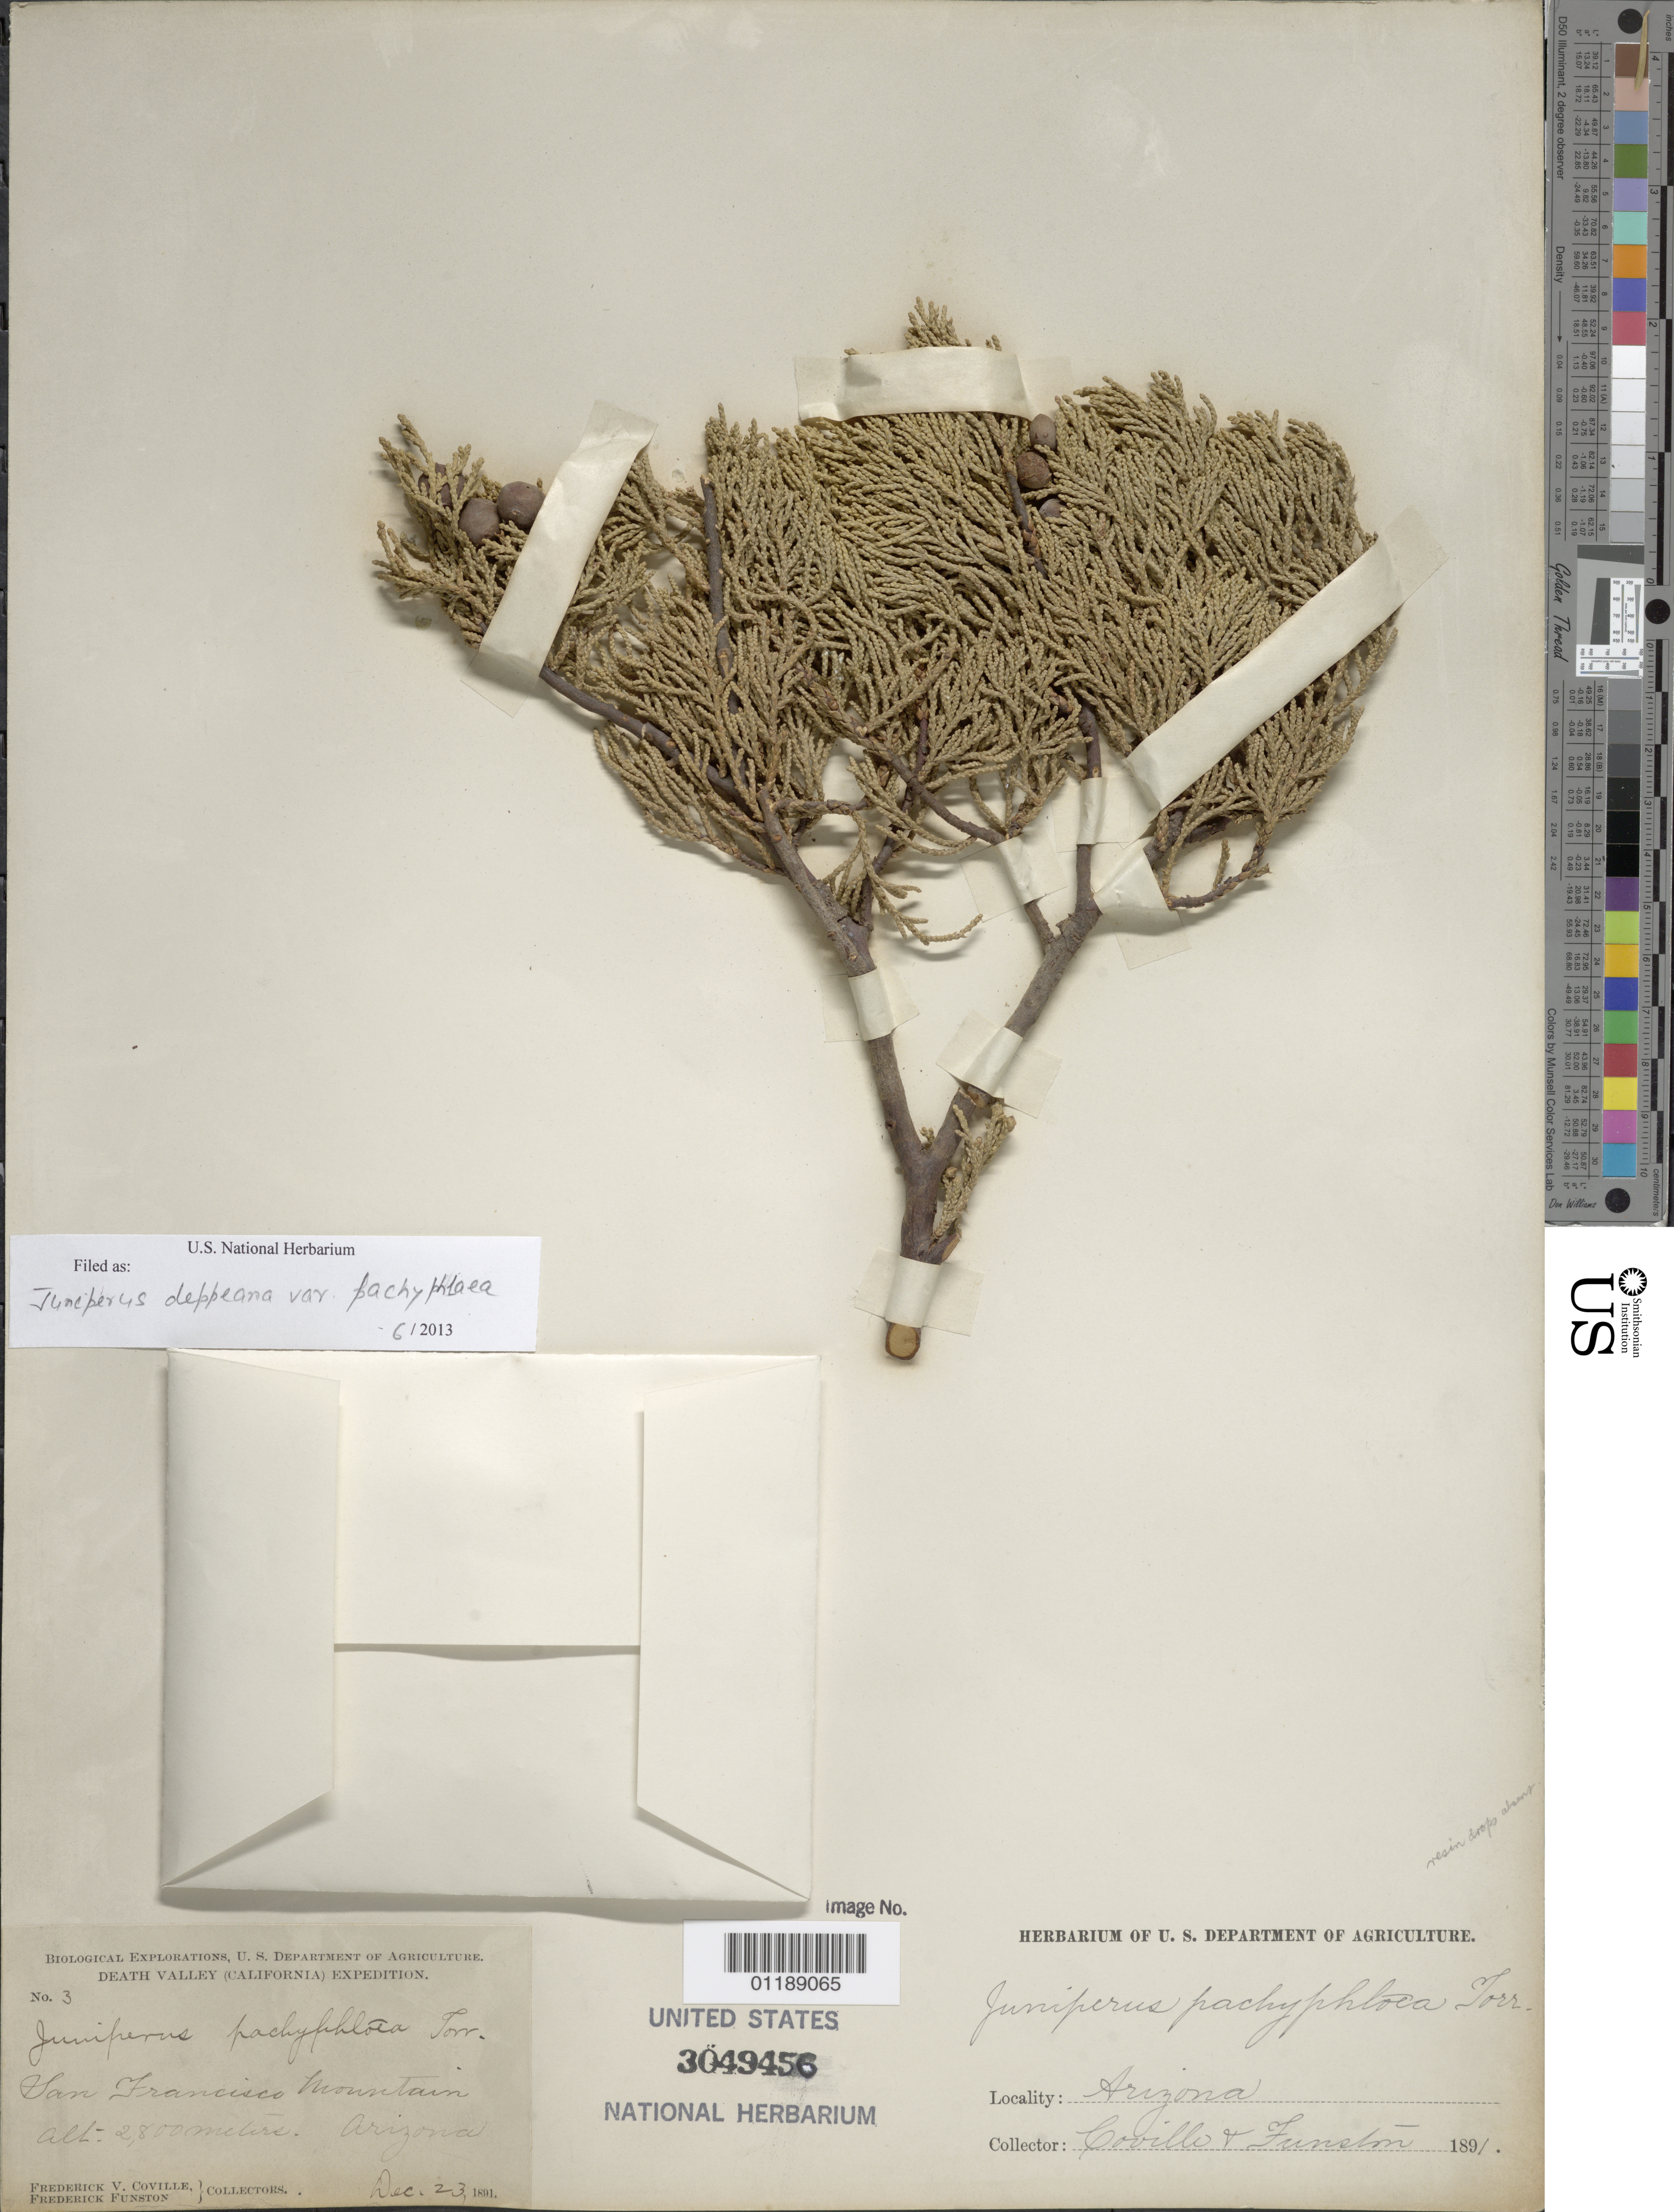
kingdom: Plantae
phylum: Tracheophyta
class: Pinopsida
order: Pinales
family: Cupressaceae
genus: Juniperus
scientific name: Juniperus deppeana var. pachyphlaea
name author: (Torr.) Martínez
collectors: F. V. Coville & F. Funston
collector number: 3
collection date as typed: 23 Dec 1891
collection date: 1891-12-23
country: United States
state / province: Arizona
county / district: Coconino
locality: San Francisco Mountain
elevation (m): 2800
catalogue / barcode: US 3049456